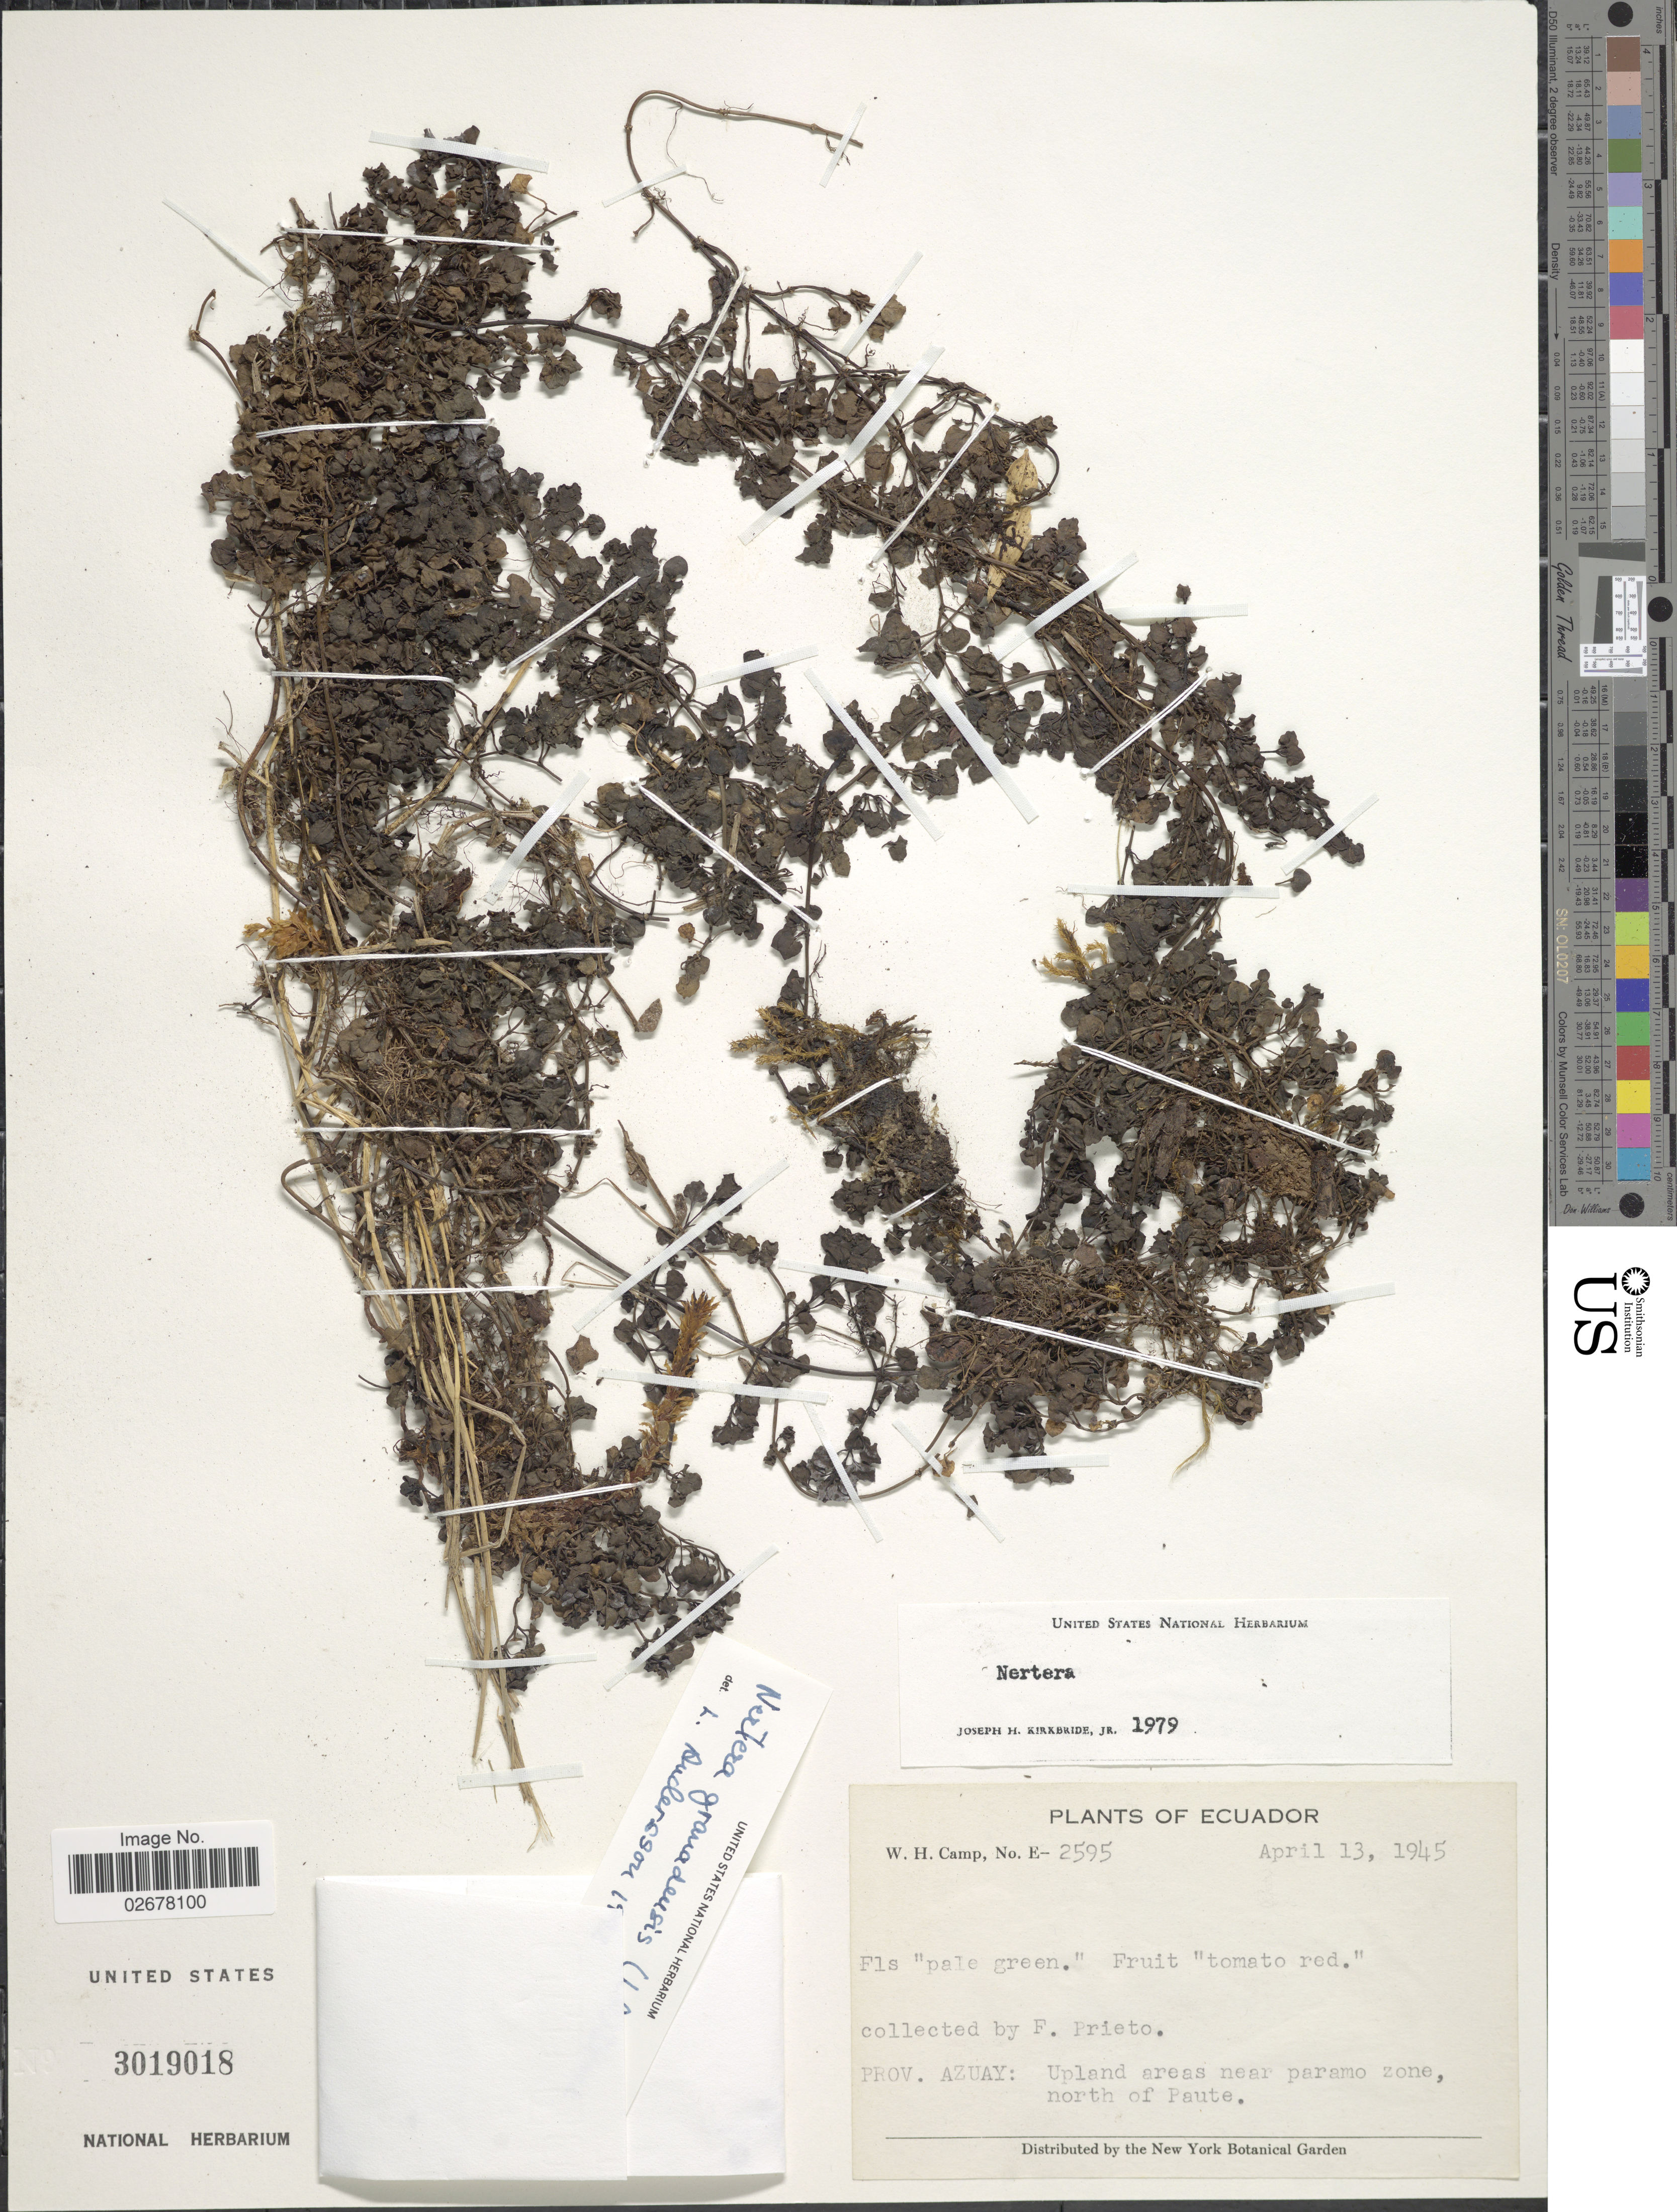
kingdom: Plantae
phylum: Tracheophyta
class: Magnoliopsida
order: Gentianales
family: Rubiaceae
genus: Nertera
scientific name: Nertera depressa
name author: Banks & Sol. ex Gaertn.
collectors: F. Prieto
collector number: E-2595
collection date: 1945-04-13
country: Ecuador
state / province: Azuay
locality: Upland areas near paramo zone, north of Paute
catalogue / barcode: US 3019018